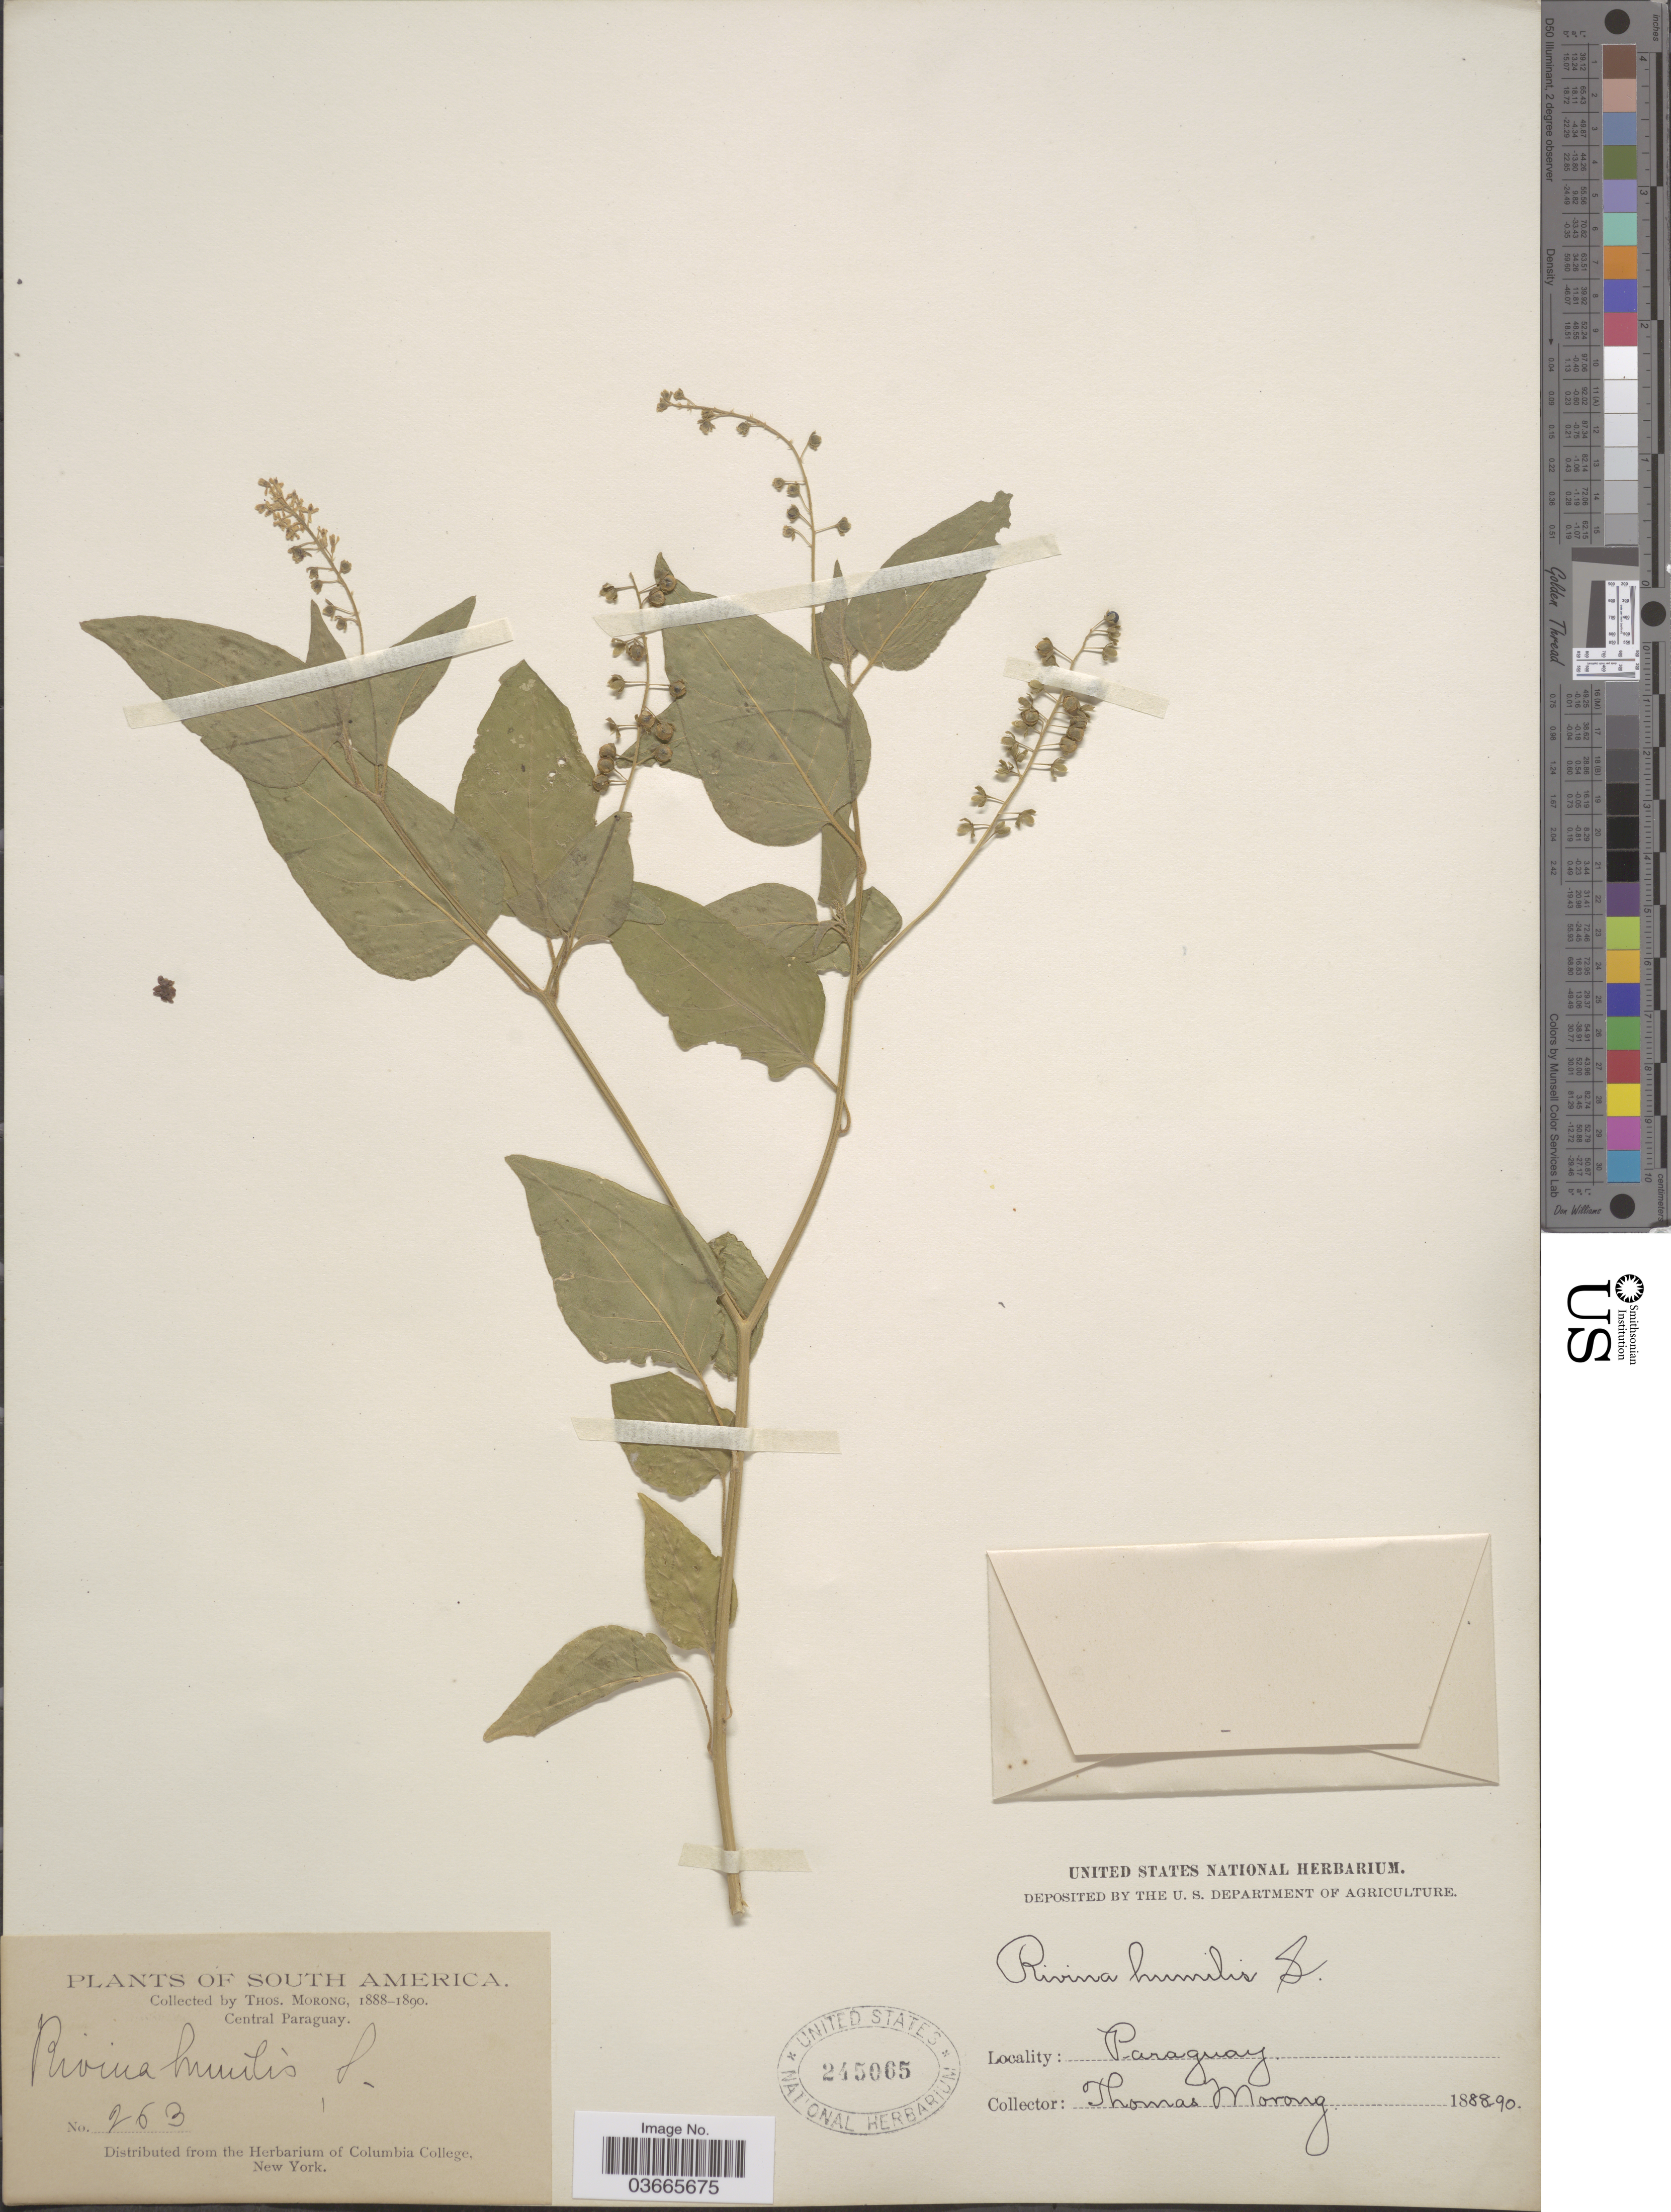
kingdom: Plantae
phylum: Tracheophyta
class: Magnoliopsida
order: Caryophyllales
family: Phytolaccaceae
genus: Rivina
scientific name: Rivina humilis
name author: L.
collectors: ex herb. T. Morong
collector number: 263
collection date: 1888/1890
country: Paraguay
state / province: Central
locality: Central Paraguay.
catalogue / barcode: US 245065